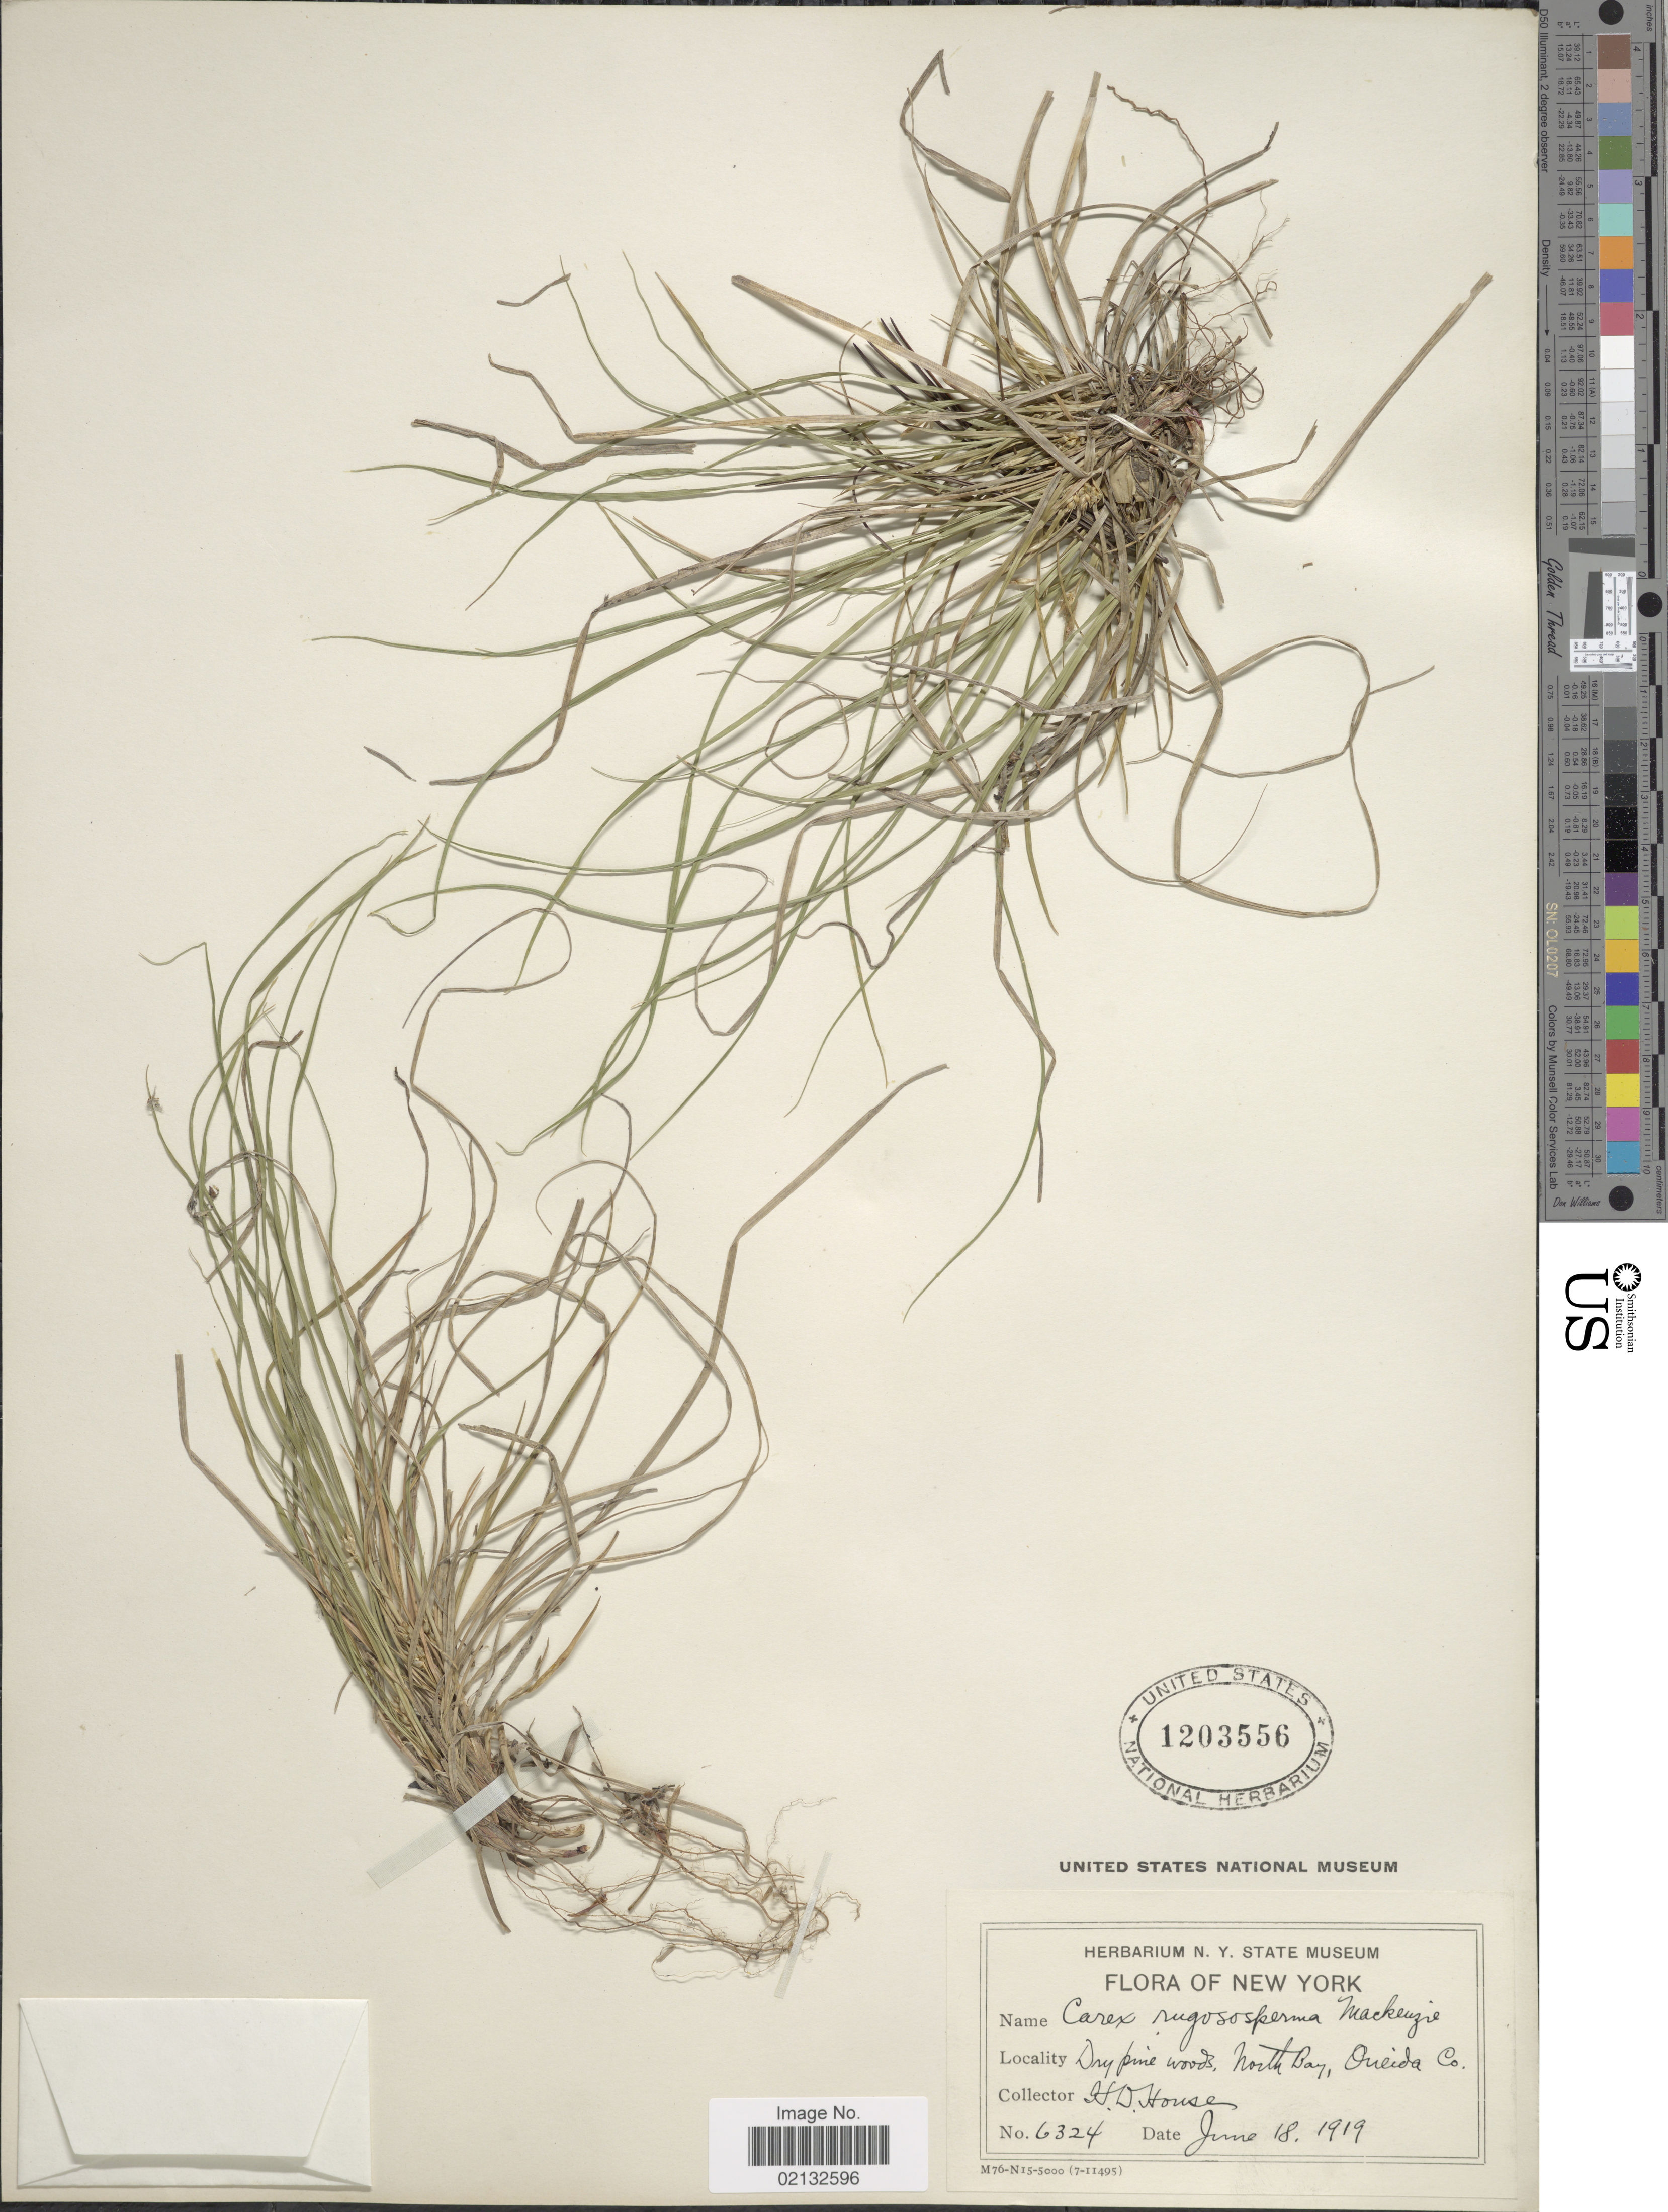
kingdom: Plantae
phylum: Tracheophyta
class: Liliopsida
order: Poales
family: Cyperaceae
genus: Carex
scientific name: Carex rugosperma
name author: Mack.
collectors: H. D. House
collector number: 6324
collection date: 1919-06-18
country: United States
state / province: New York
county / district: Oneida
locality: North Bay, Oneida Co.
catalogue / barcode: US 1203556